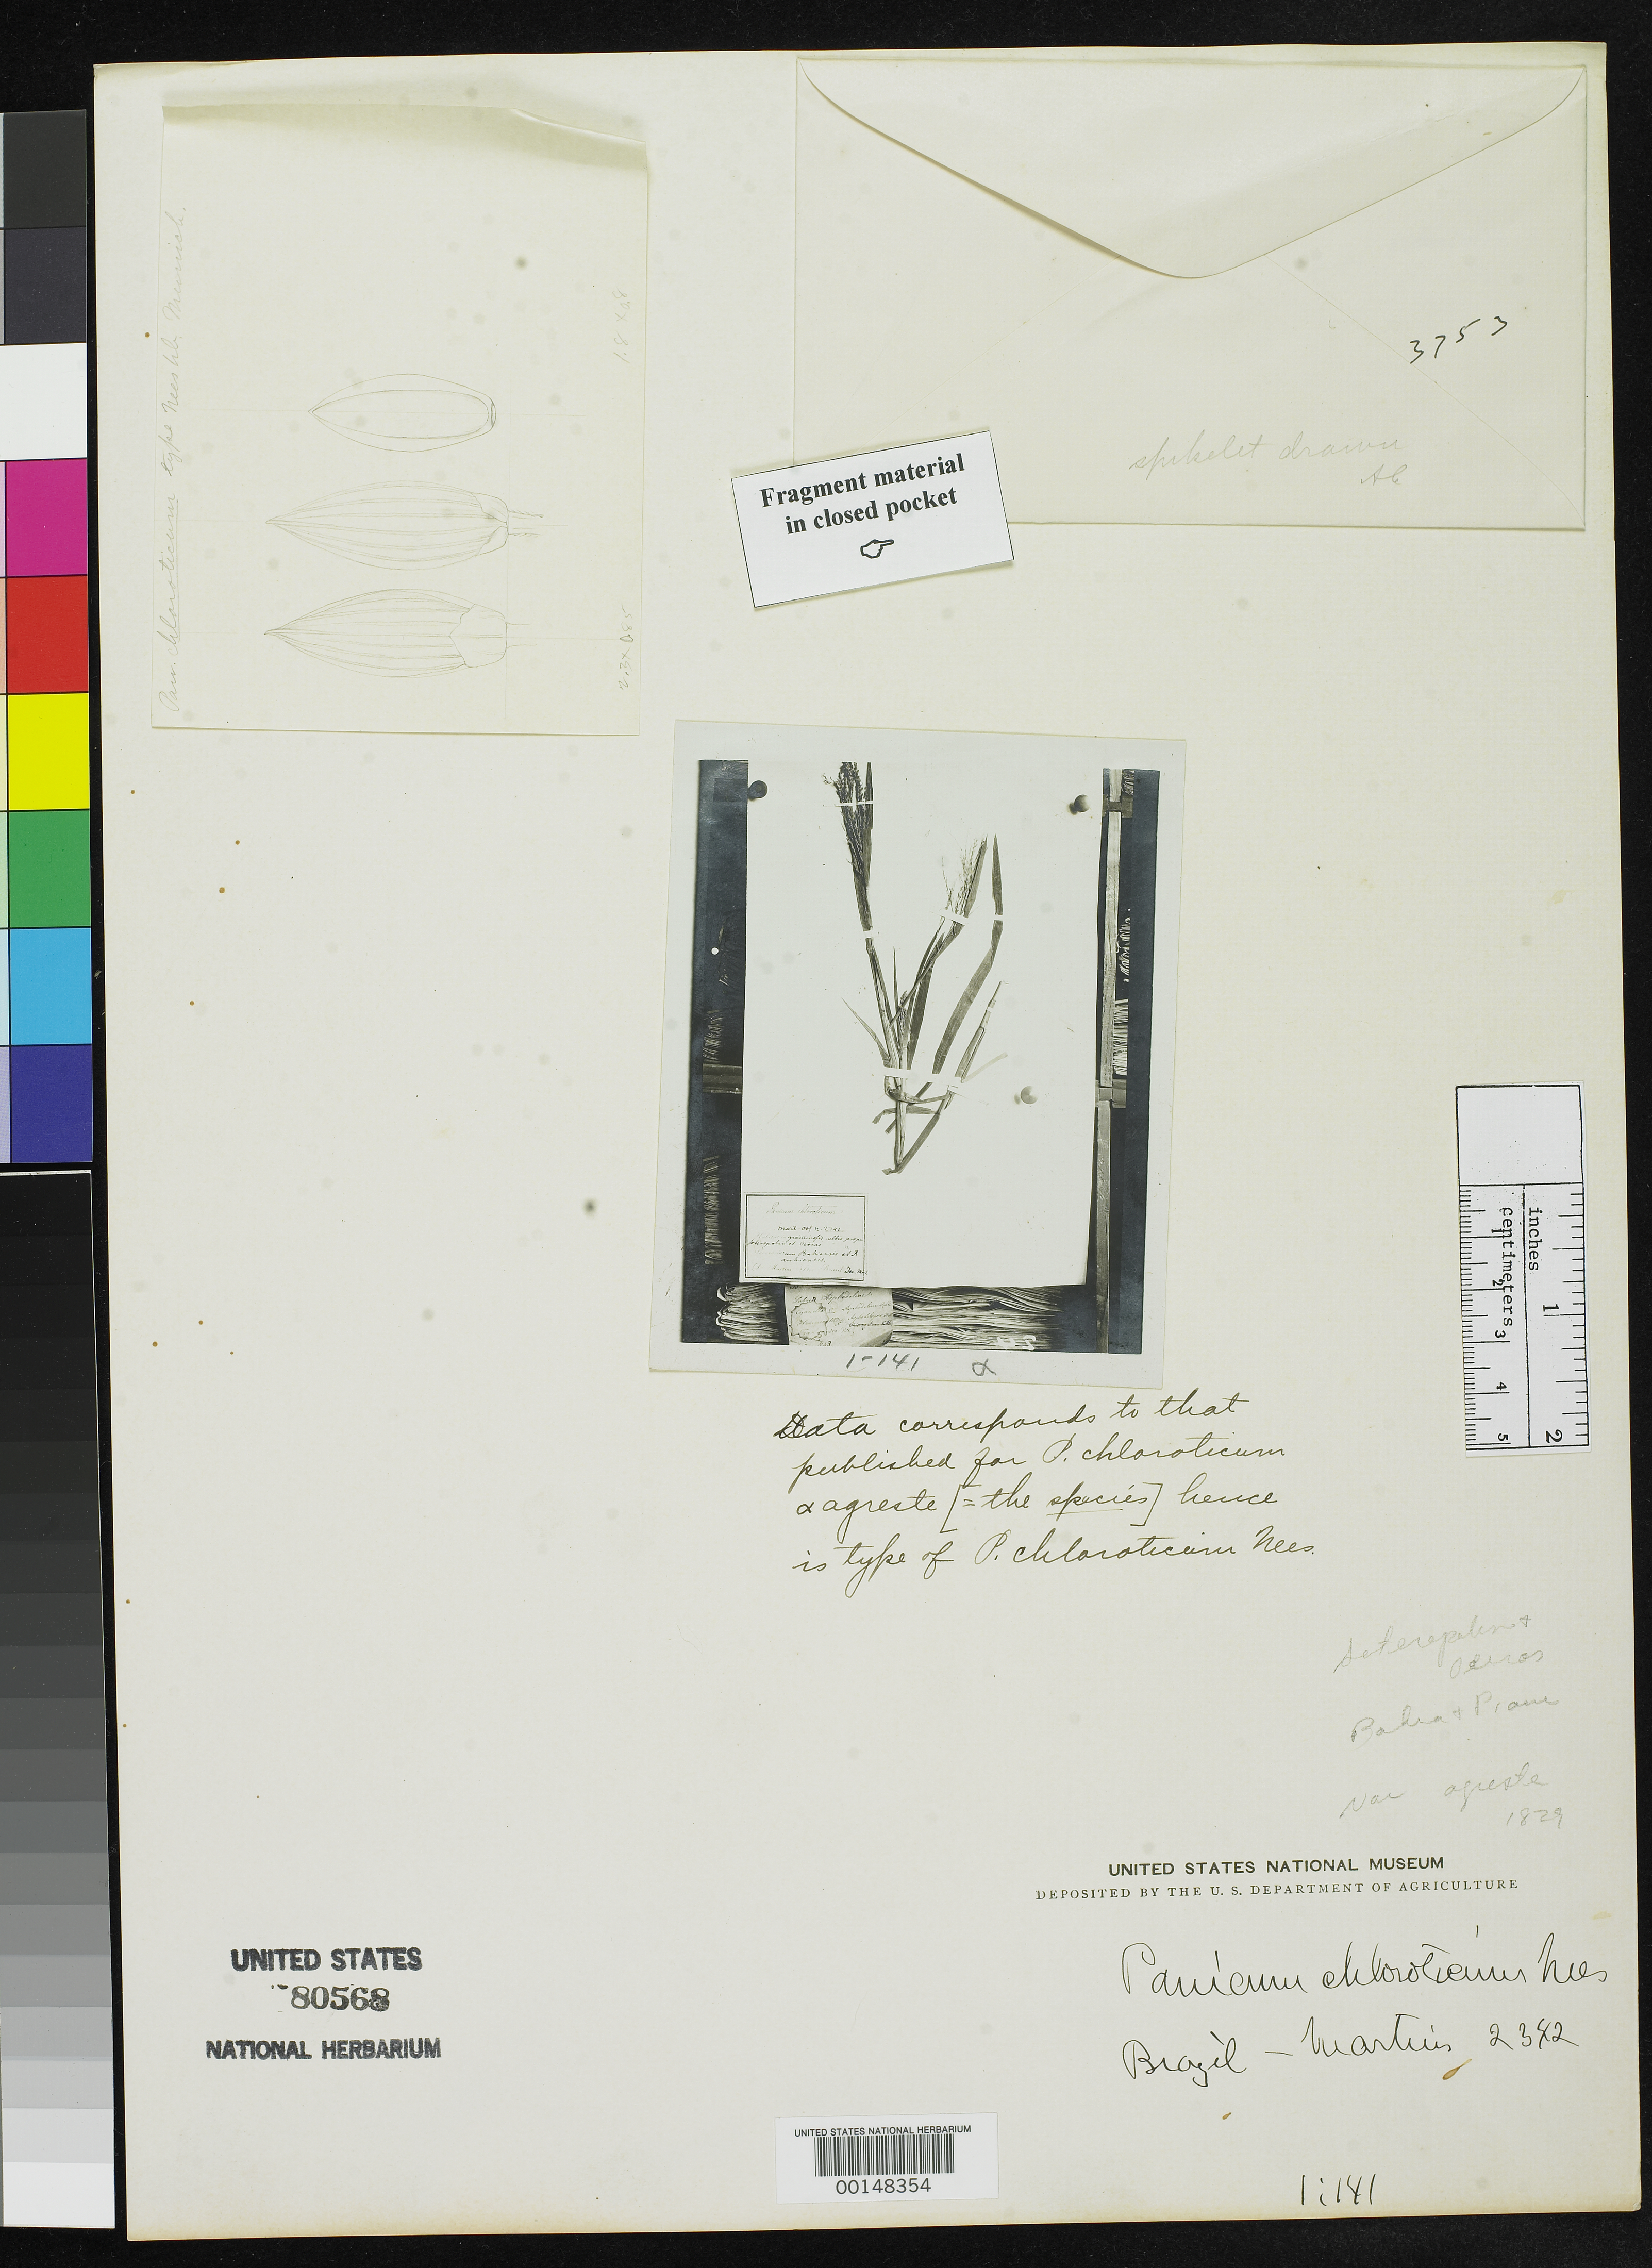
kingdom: Plantae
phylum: Tracheophyta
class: Liliopsida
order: Poales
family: Poaceae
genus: Panicum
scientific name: Panicum chloroticum var. agreste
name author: Nees in Mart.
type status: Type Fragment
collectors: C. F. Martius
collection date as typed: Dec ---- to -- Mar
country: Brazil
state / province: Bahia / Piaui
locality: Soteropolin [Soteropolis?] & Oeiras.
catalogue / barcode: US 80568